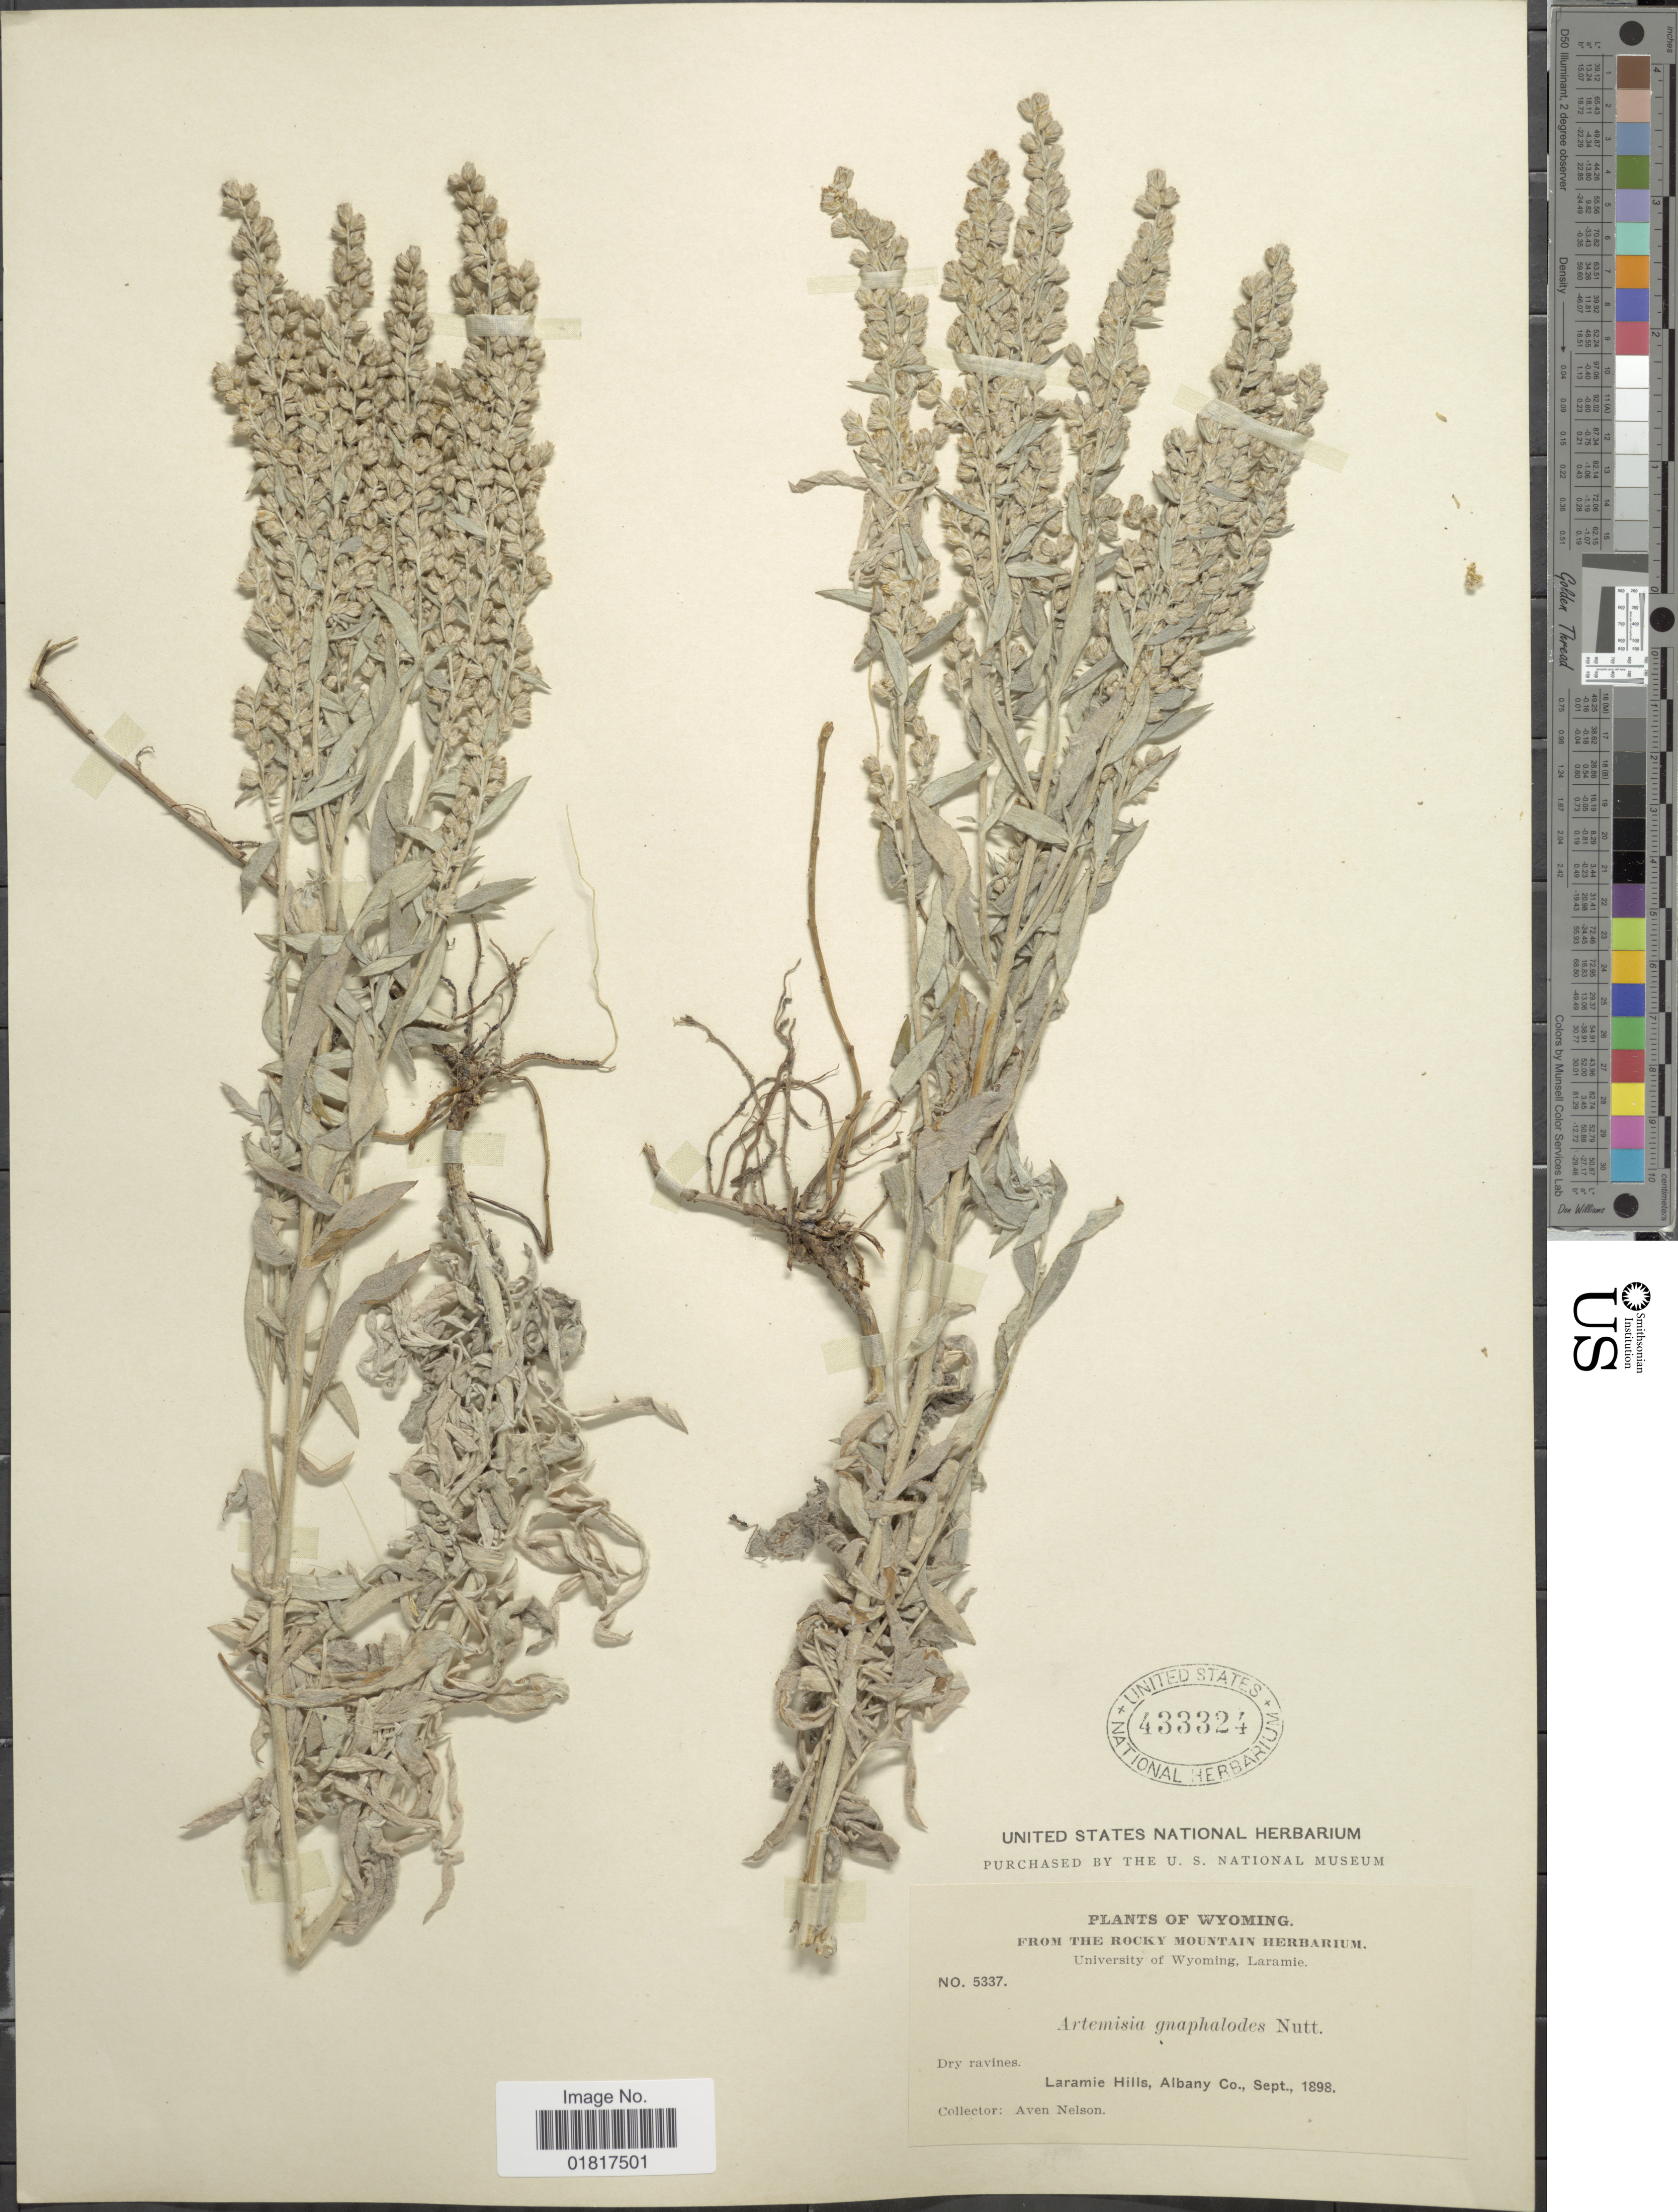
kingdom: Plantae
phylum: Tracheophyta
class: Magnoliopsida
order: Asterales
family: Asteraceae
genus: Artemisia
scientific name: Artemisia sp.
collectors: A. Nelson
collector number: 5337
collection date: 1898-09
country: United States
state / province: Wyoming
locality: Laramie Hills, Albany Co.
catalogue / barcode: US 433324